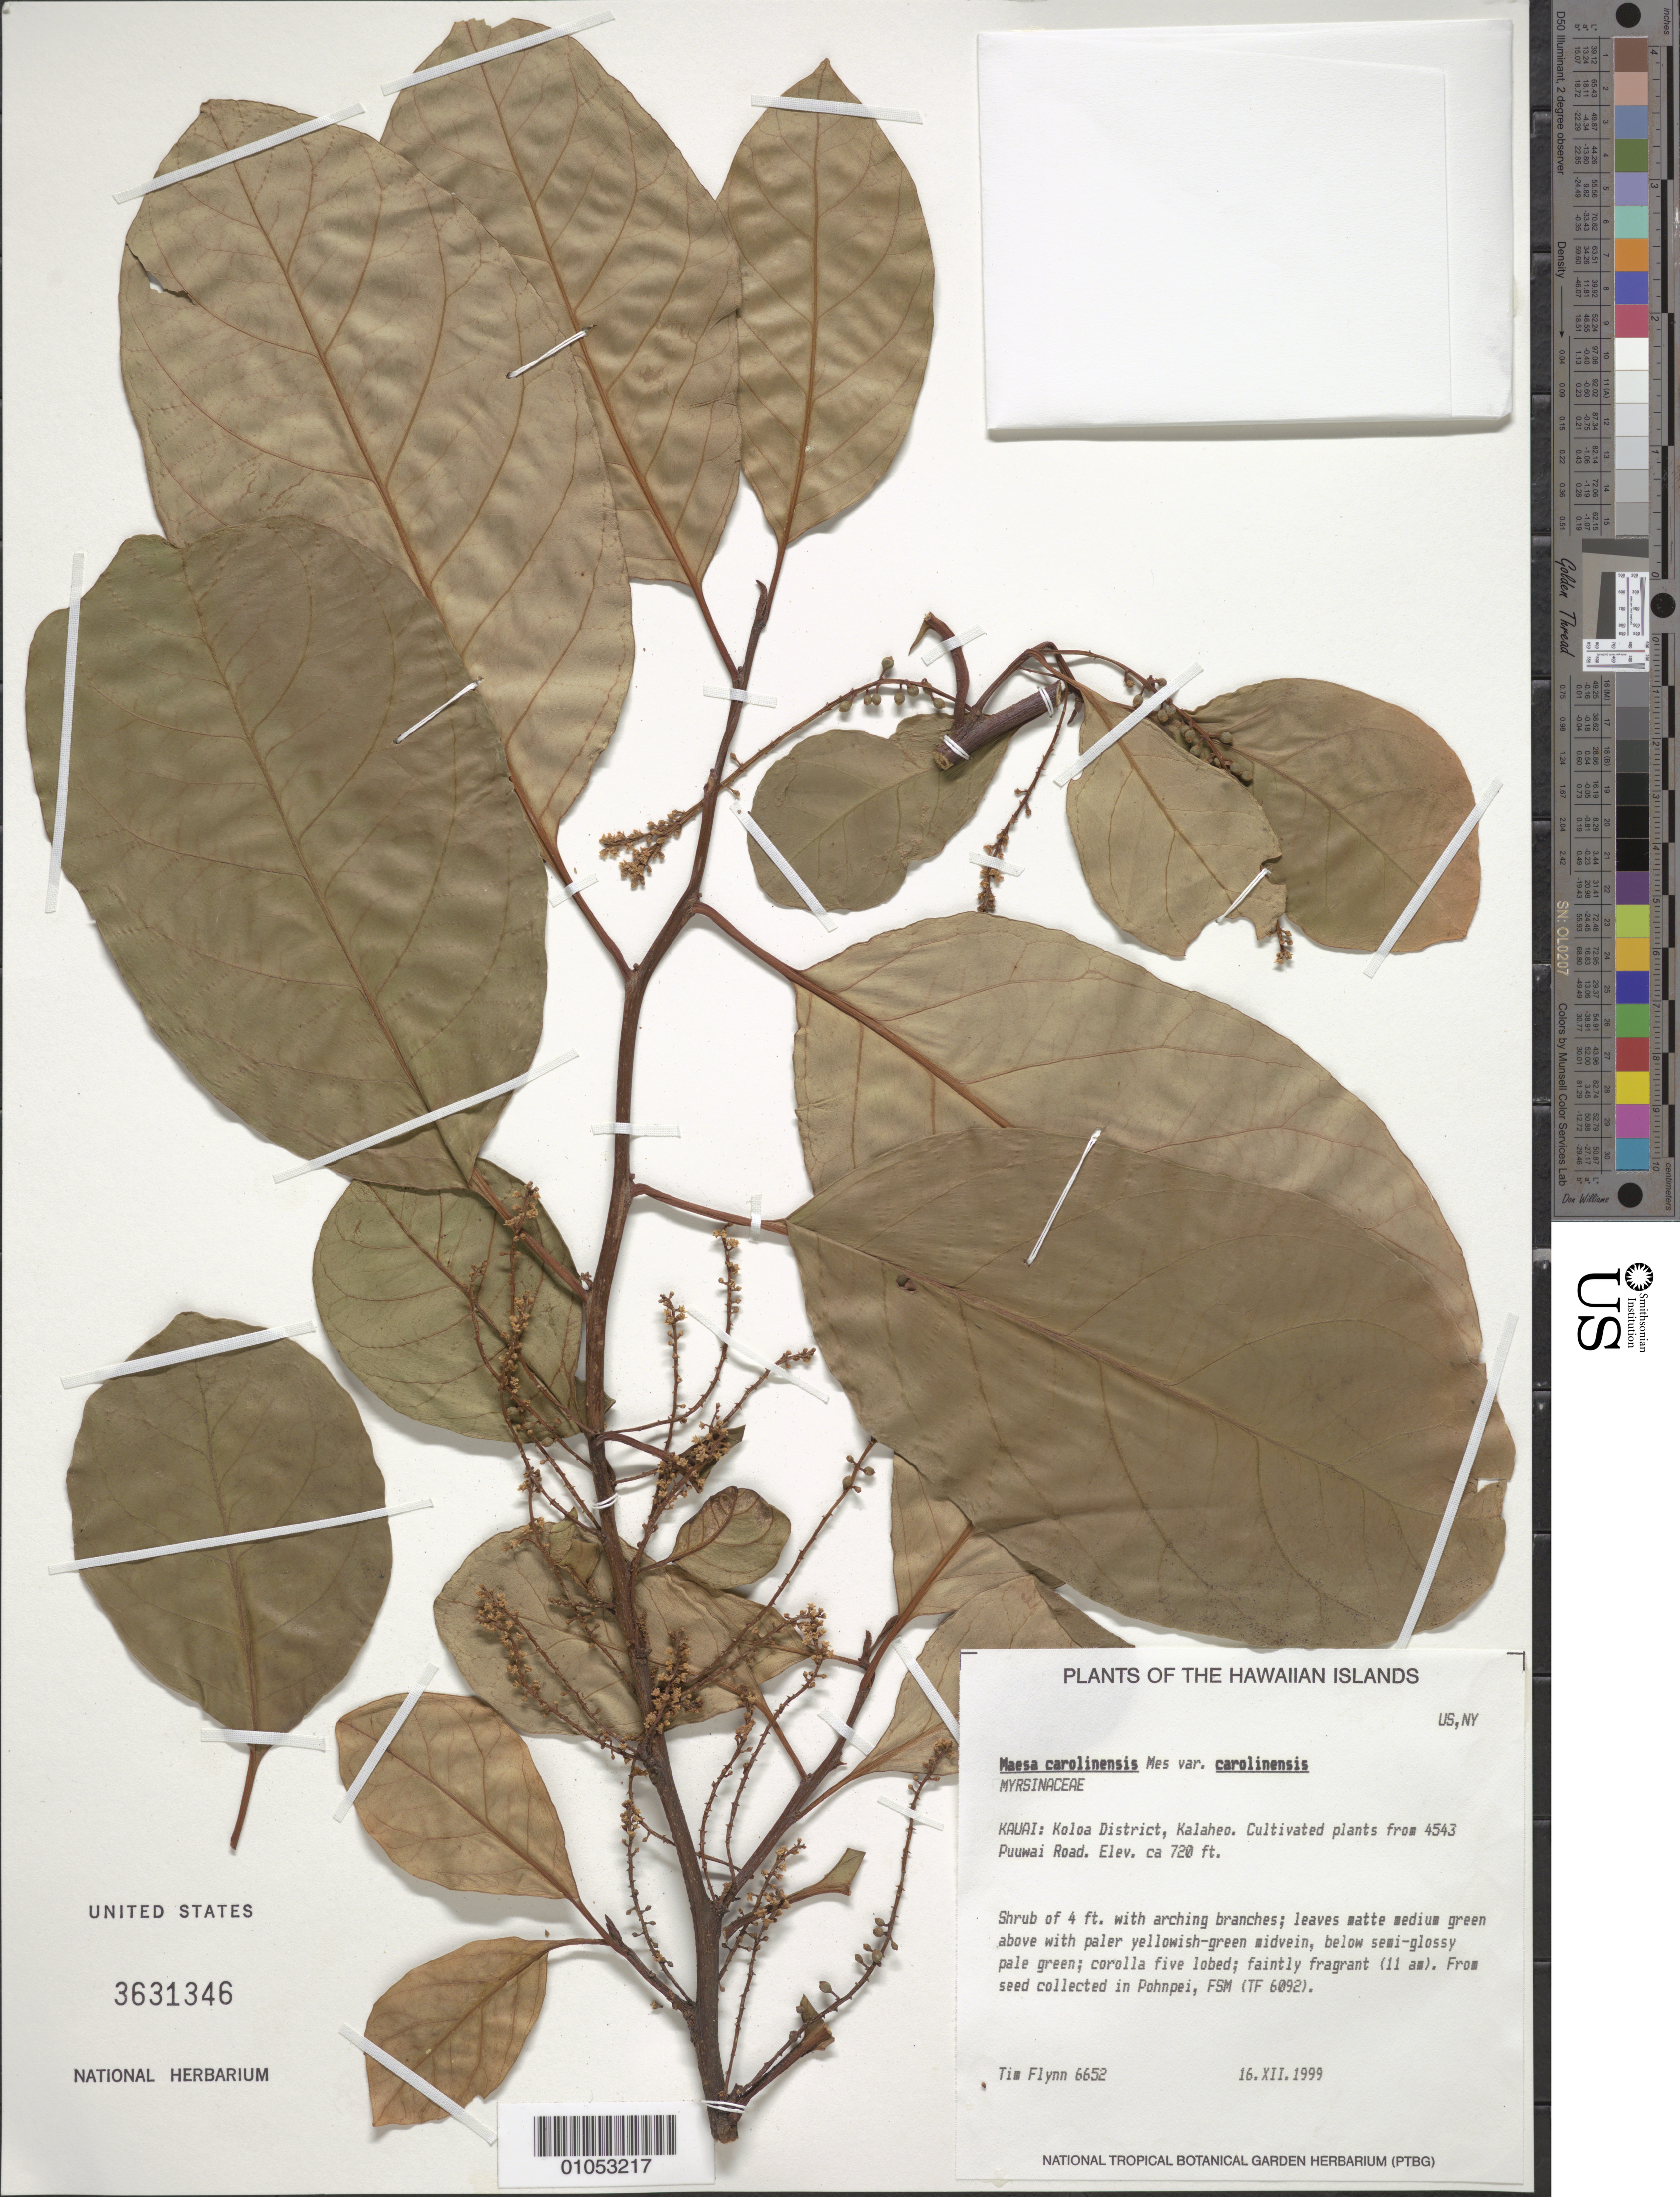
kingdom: Plantae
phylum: Tracheophyta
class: Magnoliopsida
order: Ericales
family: Primulaceae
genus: Maesa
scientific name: Maesa carolinensis var. carolinensis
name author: Mez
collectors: T. W. Flynn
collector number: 6652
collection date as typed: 16 Dec 1999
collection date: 1999-12-16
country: United States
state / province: Hawaii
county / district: Kauai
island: Kaua'i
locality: Kalaheo. Cultivated plants from 4543 Puuwai Road.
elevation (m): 219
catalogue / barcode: US 3631346